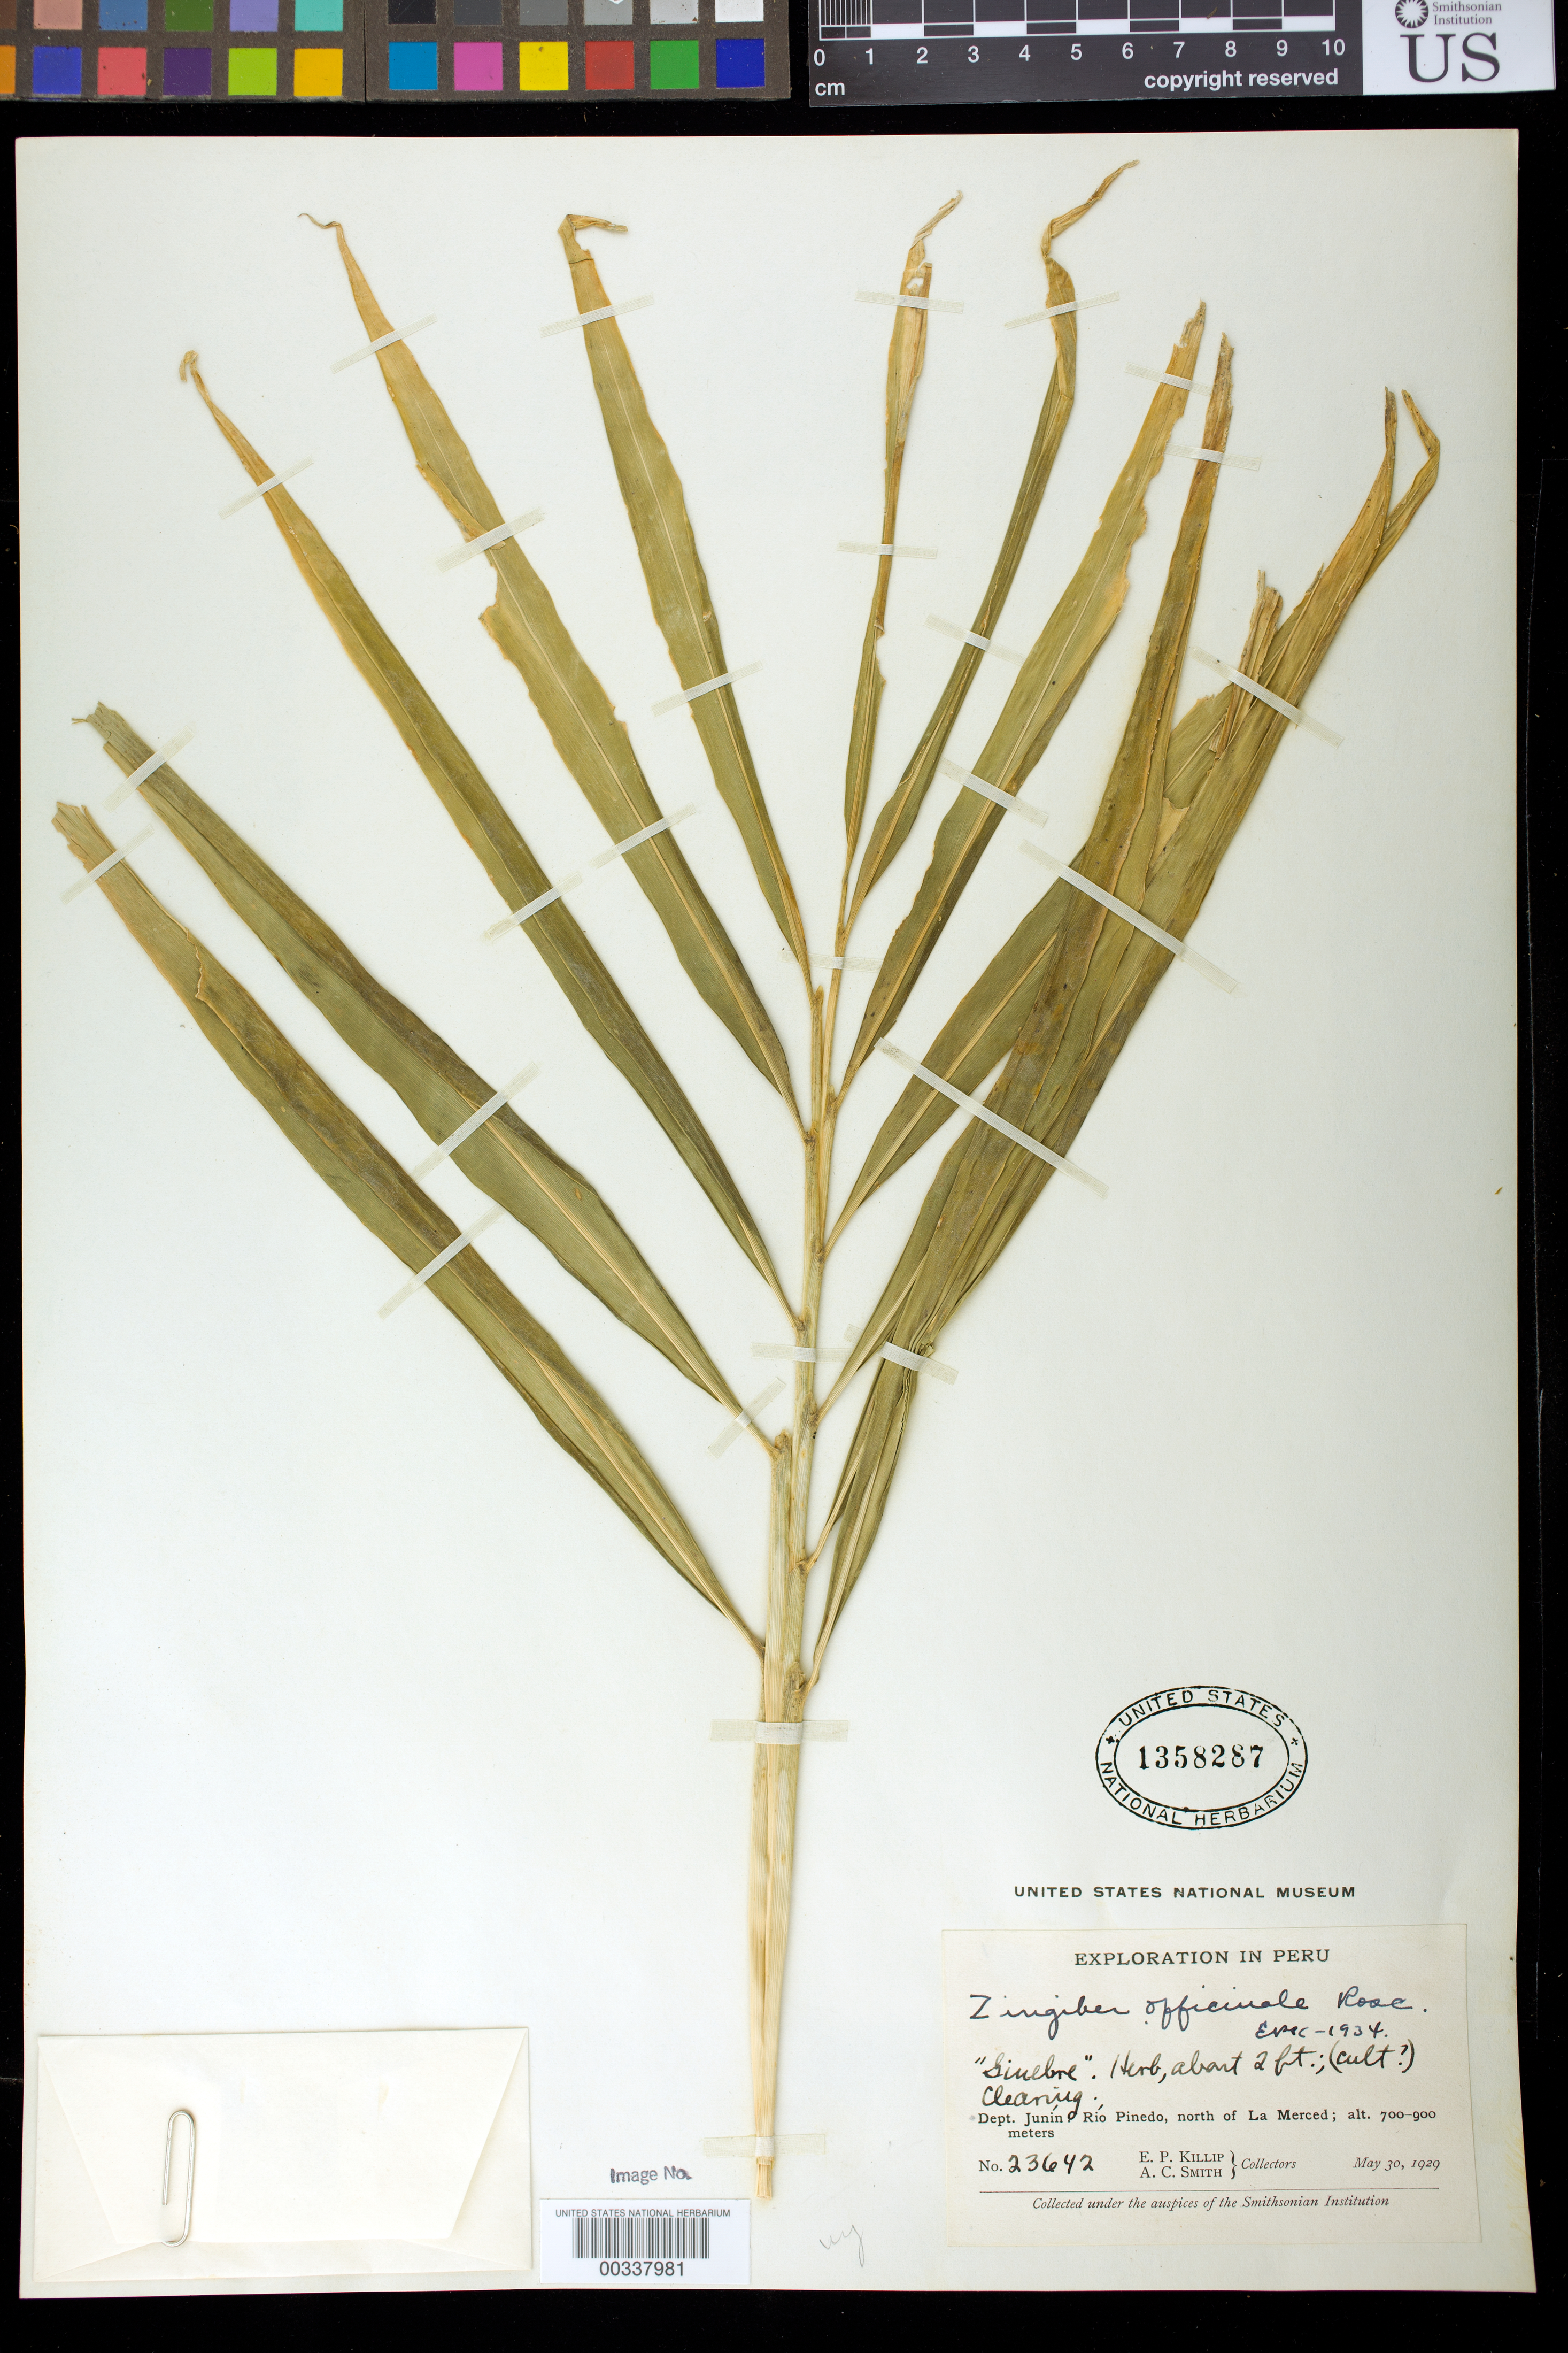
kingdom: Plantae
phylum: Tracheophyta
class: Liliopsida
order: Zingiberales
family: Zingiberaceae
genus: Zingiber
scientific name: Zingiber officinale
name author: Roscoe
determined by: Killip, Ellsworth P.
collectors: E. P. Killip & A. C. Smith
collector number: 23642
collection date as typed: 30 May 1929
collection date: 1929-05-30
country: Peru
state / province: Junín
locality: Rio pinedo, n of la merced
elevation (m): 700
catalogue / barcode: US 1358287